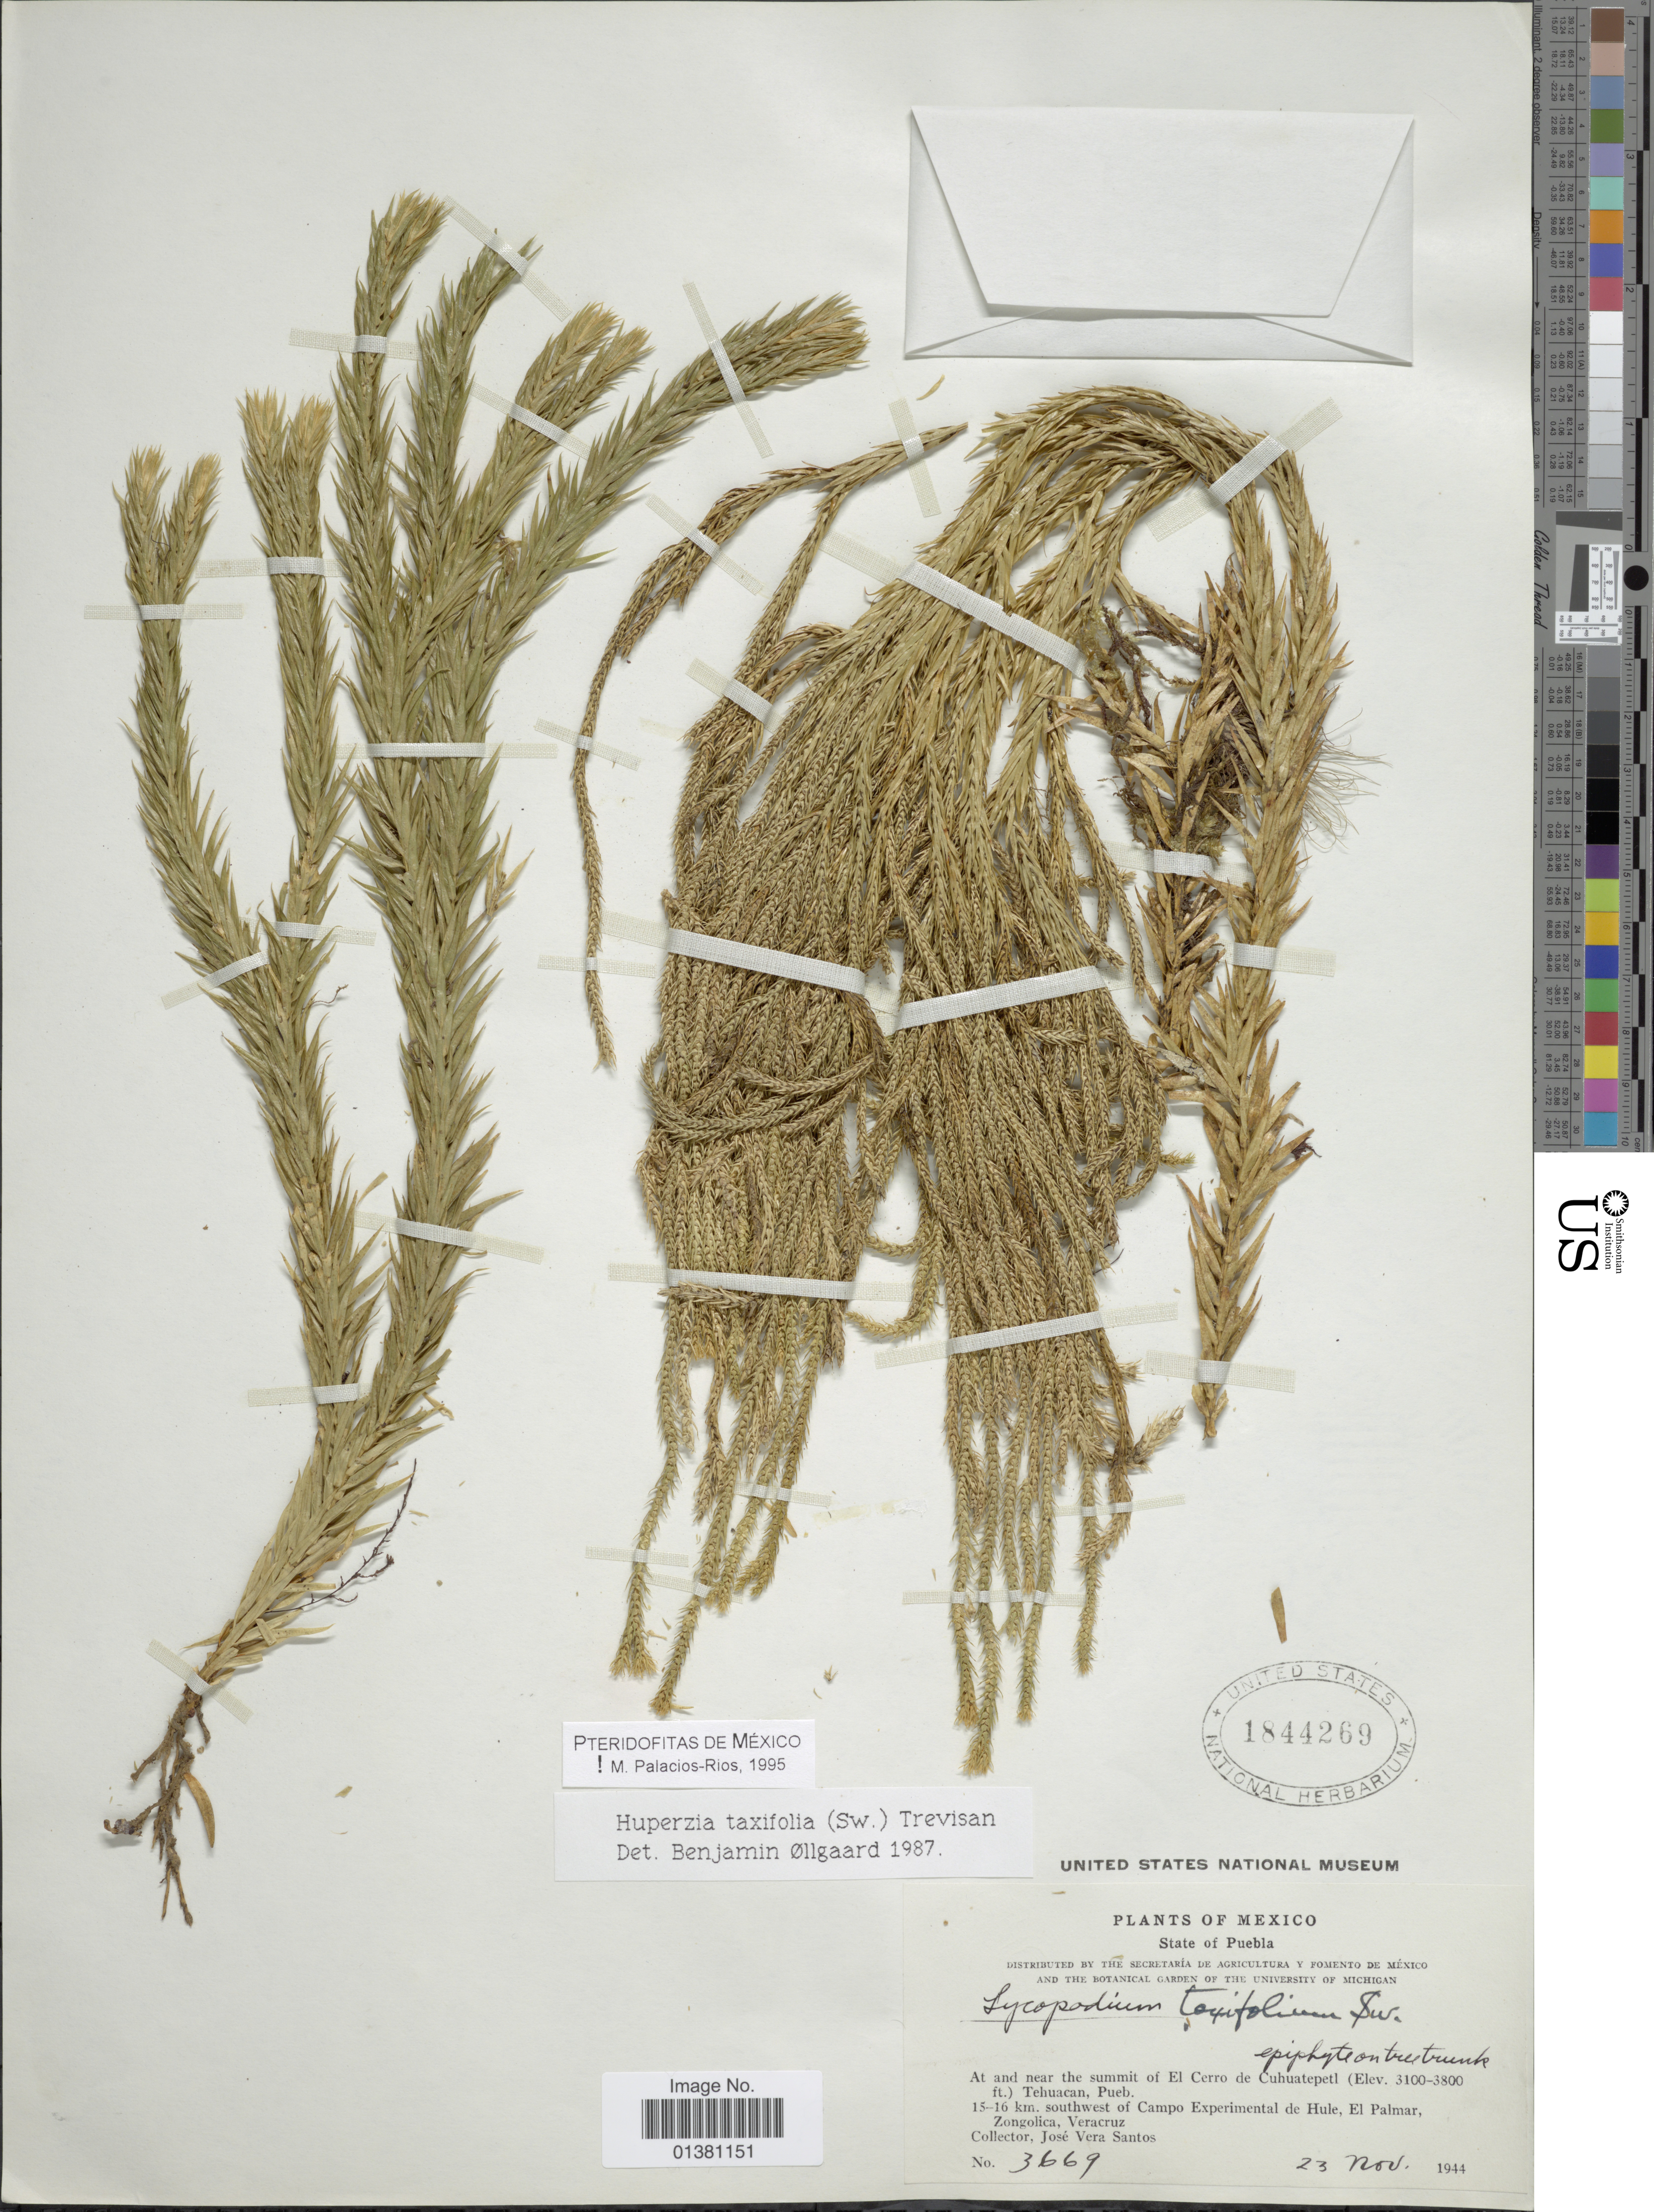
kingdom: Plantae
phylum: Tracheophyta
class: Lycopodiopsida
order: Lycopodiales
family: Lycopodiaceae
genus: Phlegmariurus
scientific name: Phlegmariurus taxifolius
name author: (Sw.) Á. Löve & D. Löve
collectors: J. V. Santos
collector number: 3669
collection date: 1944-11-23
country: Mexico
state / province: Puebla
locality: At and near the summit of El Cerro de Cuhuatepetl, Tehuacan, 15-16 km southwest of Campo Experimental de Hule, El Palmar, Zongolica, Veracruz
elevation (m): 945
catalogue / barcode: US 1844269